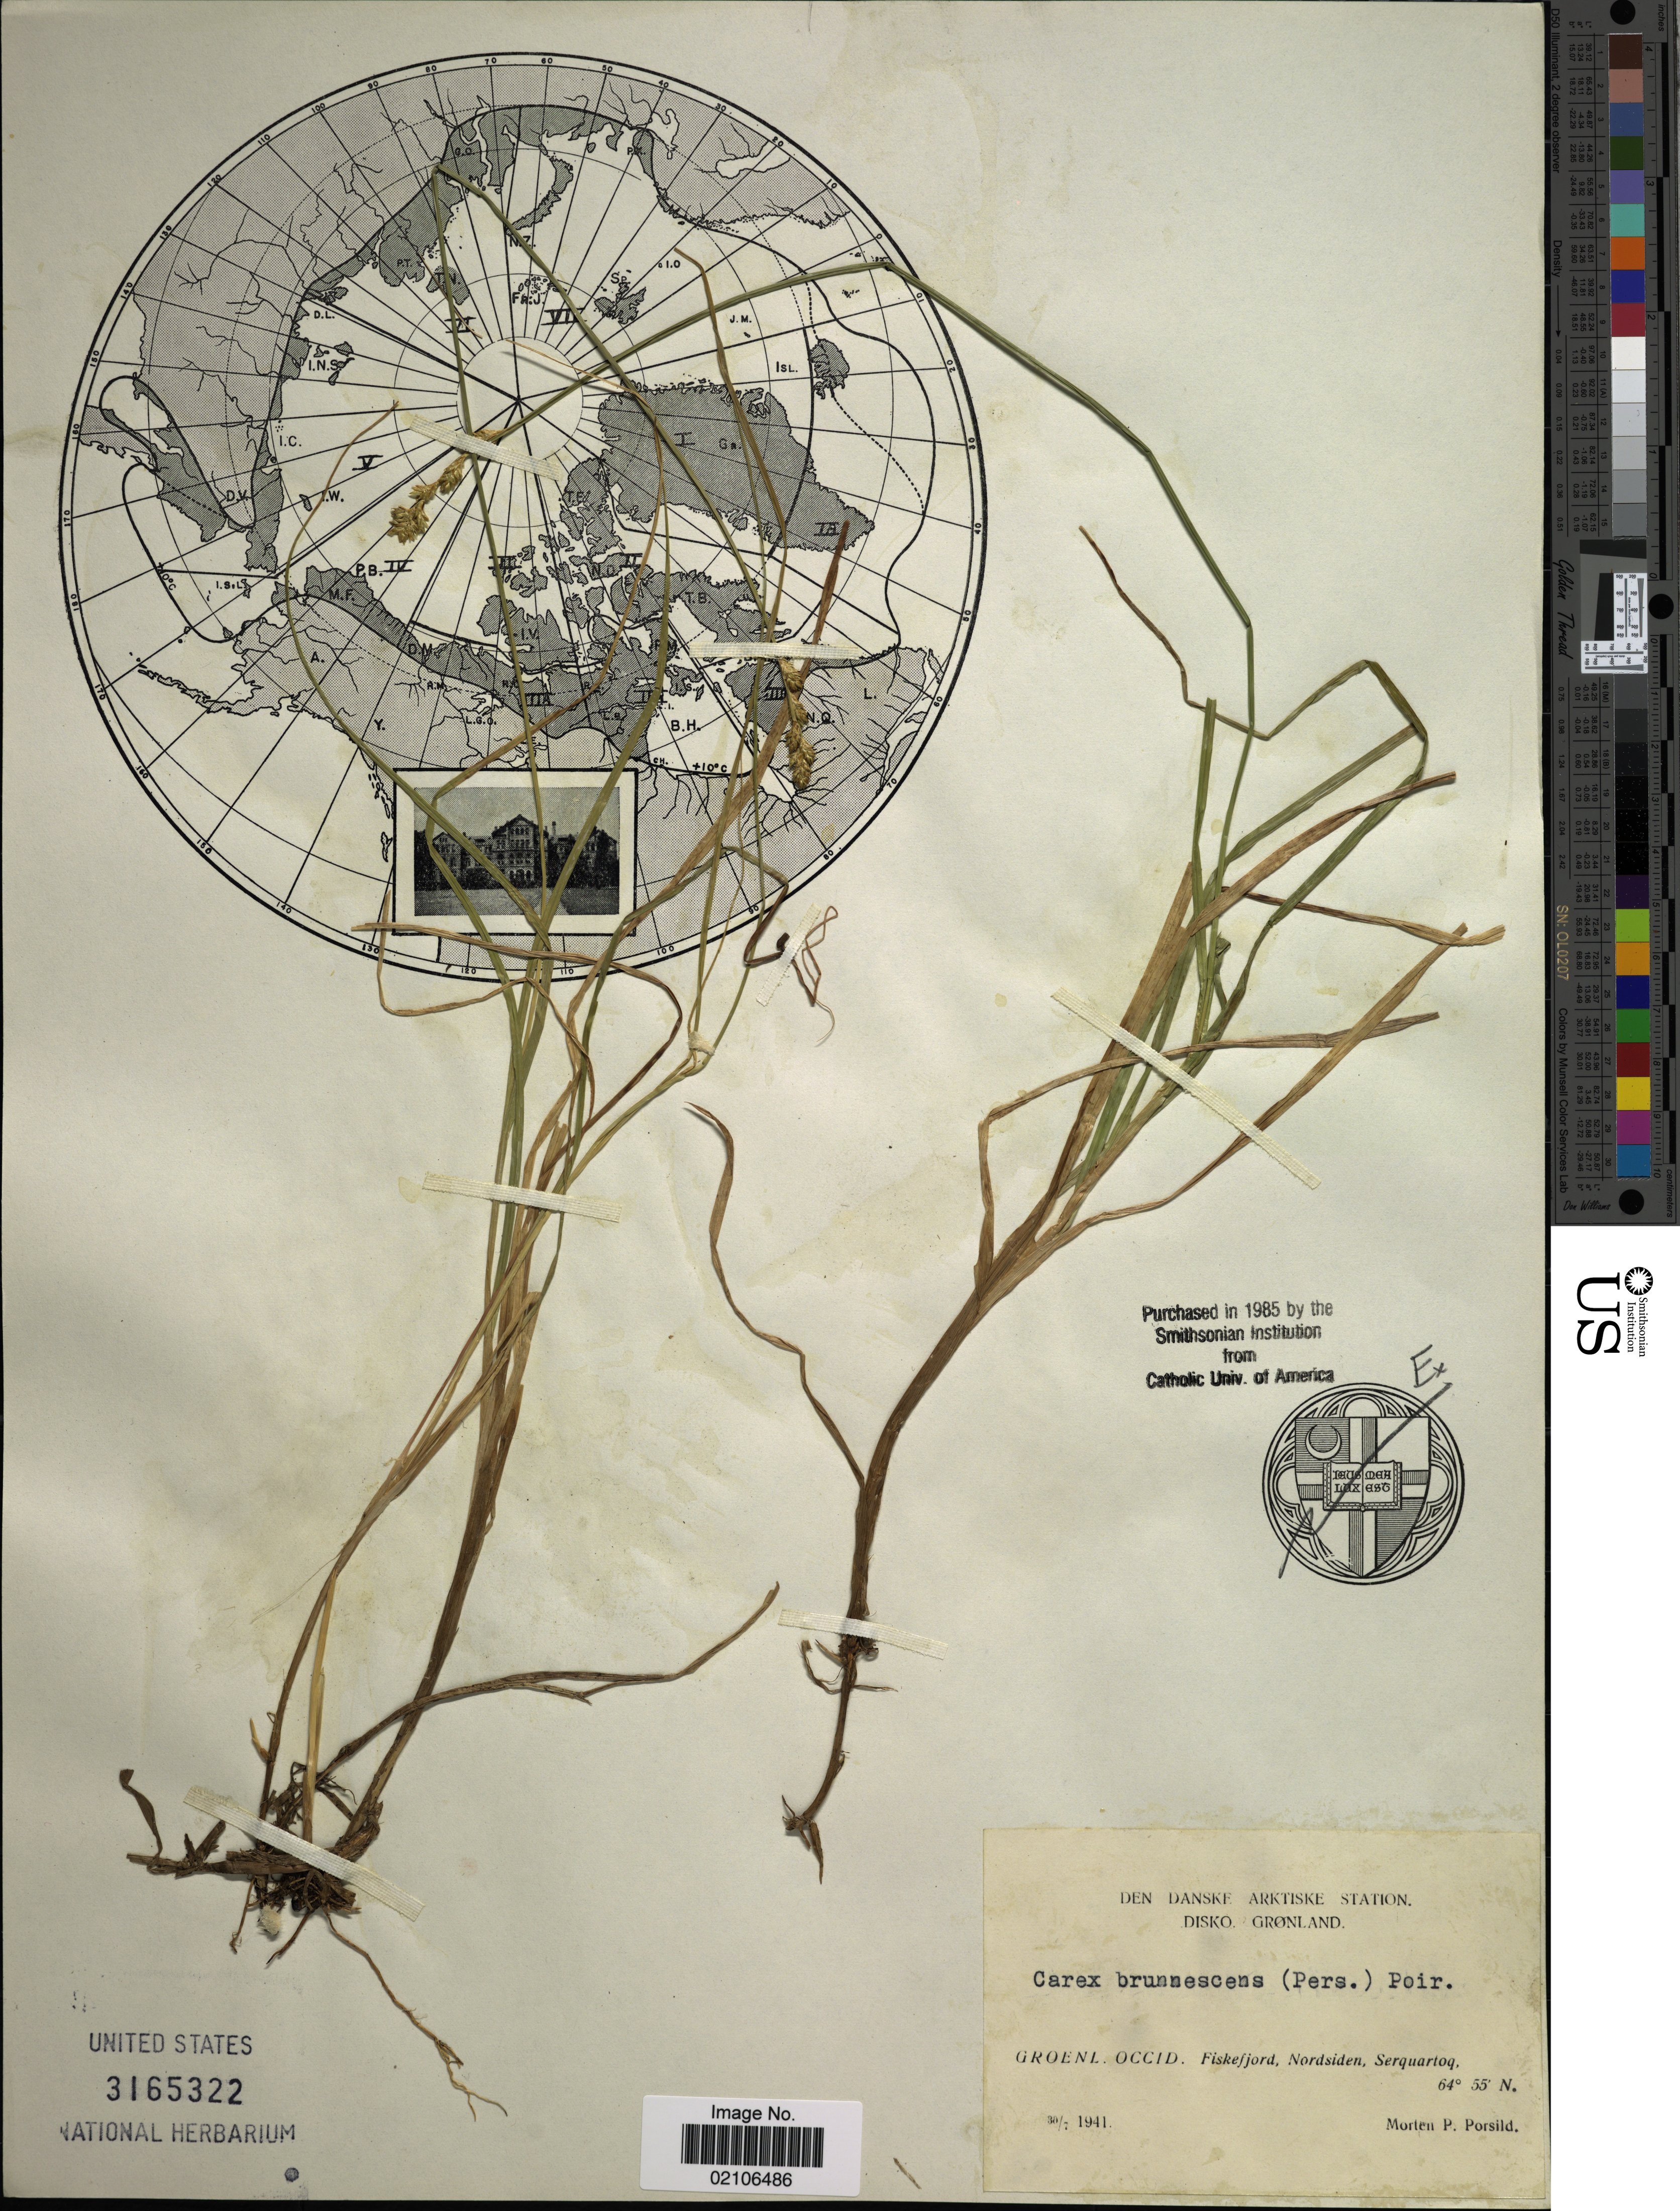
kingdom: Plantae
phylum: Tracheophyta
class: Liliopsida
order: Poales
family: Cyperaceae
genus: Carex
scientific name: Carex brunnescens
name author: (Pers.) Poir.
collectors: M. P. Porsild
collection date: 1941-07-30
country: Greenland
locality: Den Danskf Arktiske Station, Disko, Groenl. Occid. Fiskefjord, Nordsiden, Serquartoq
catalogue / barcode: US 3165322